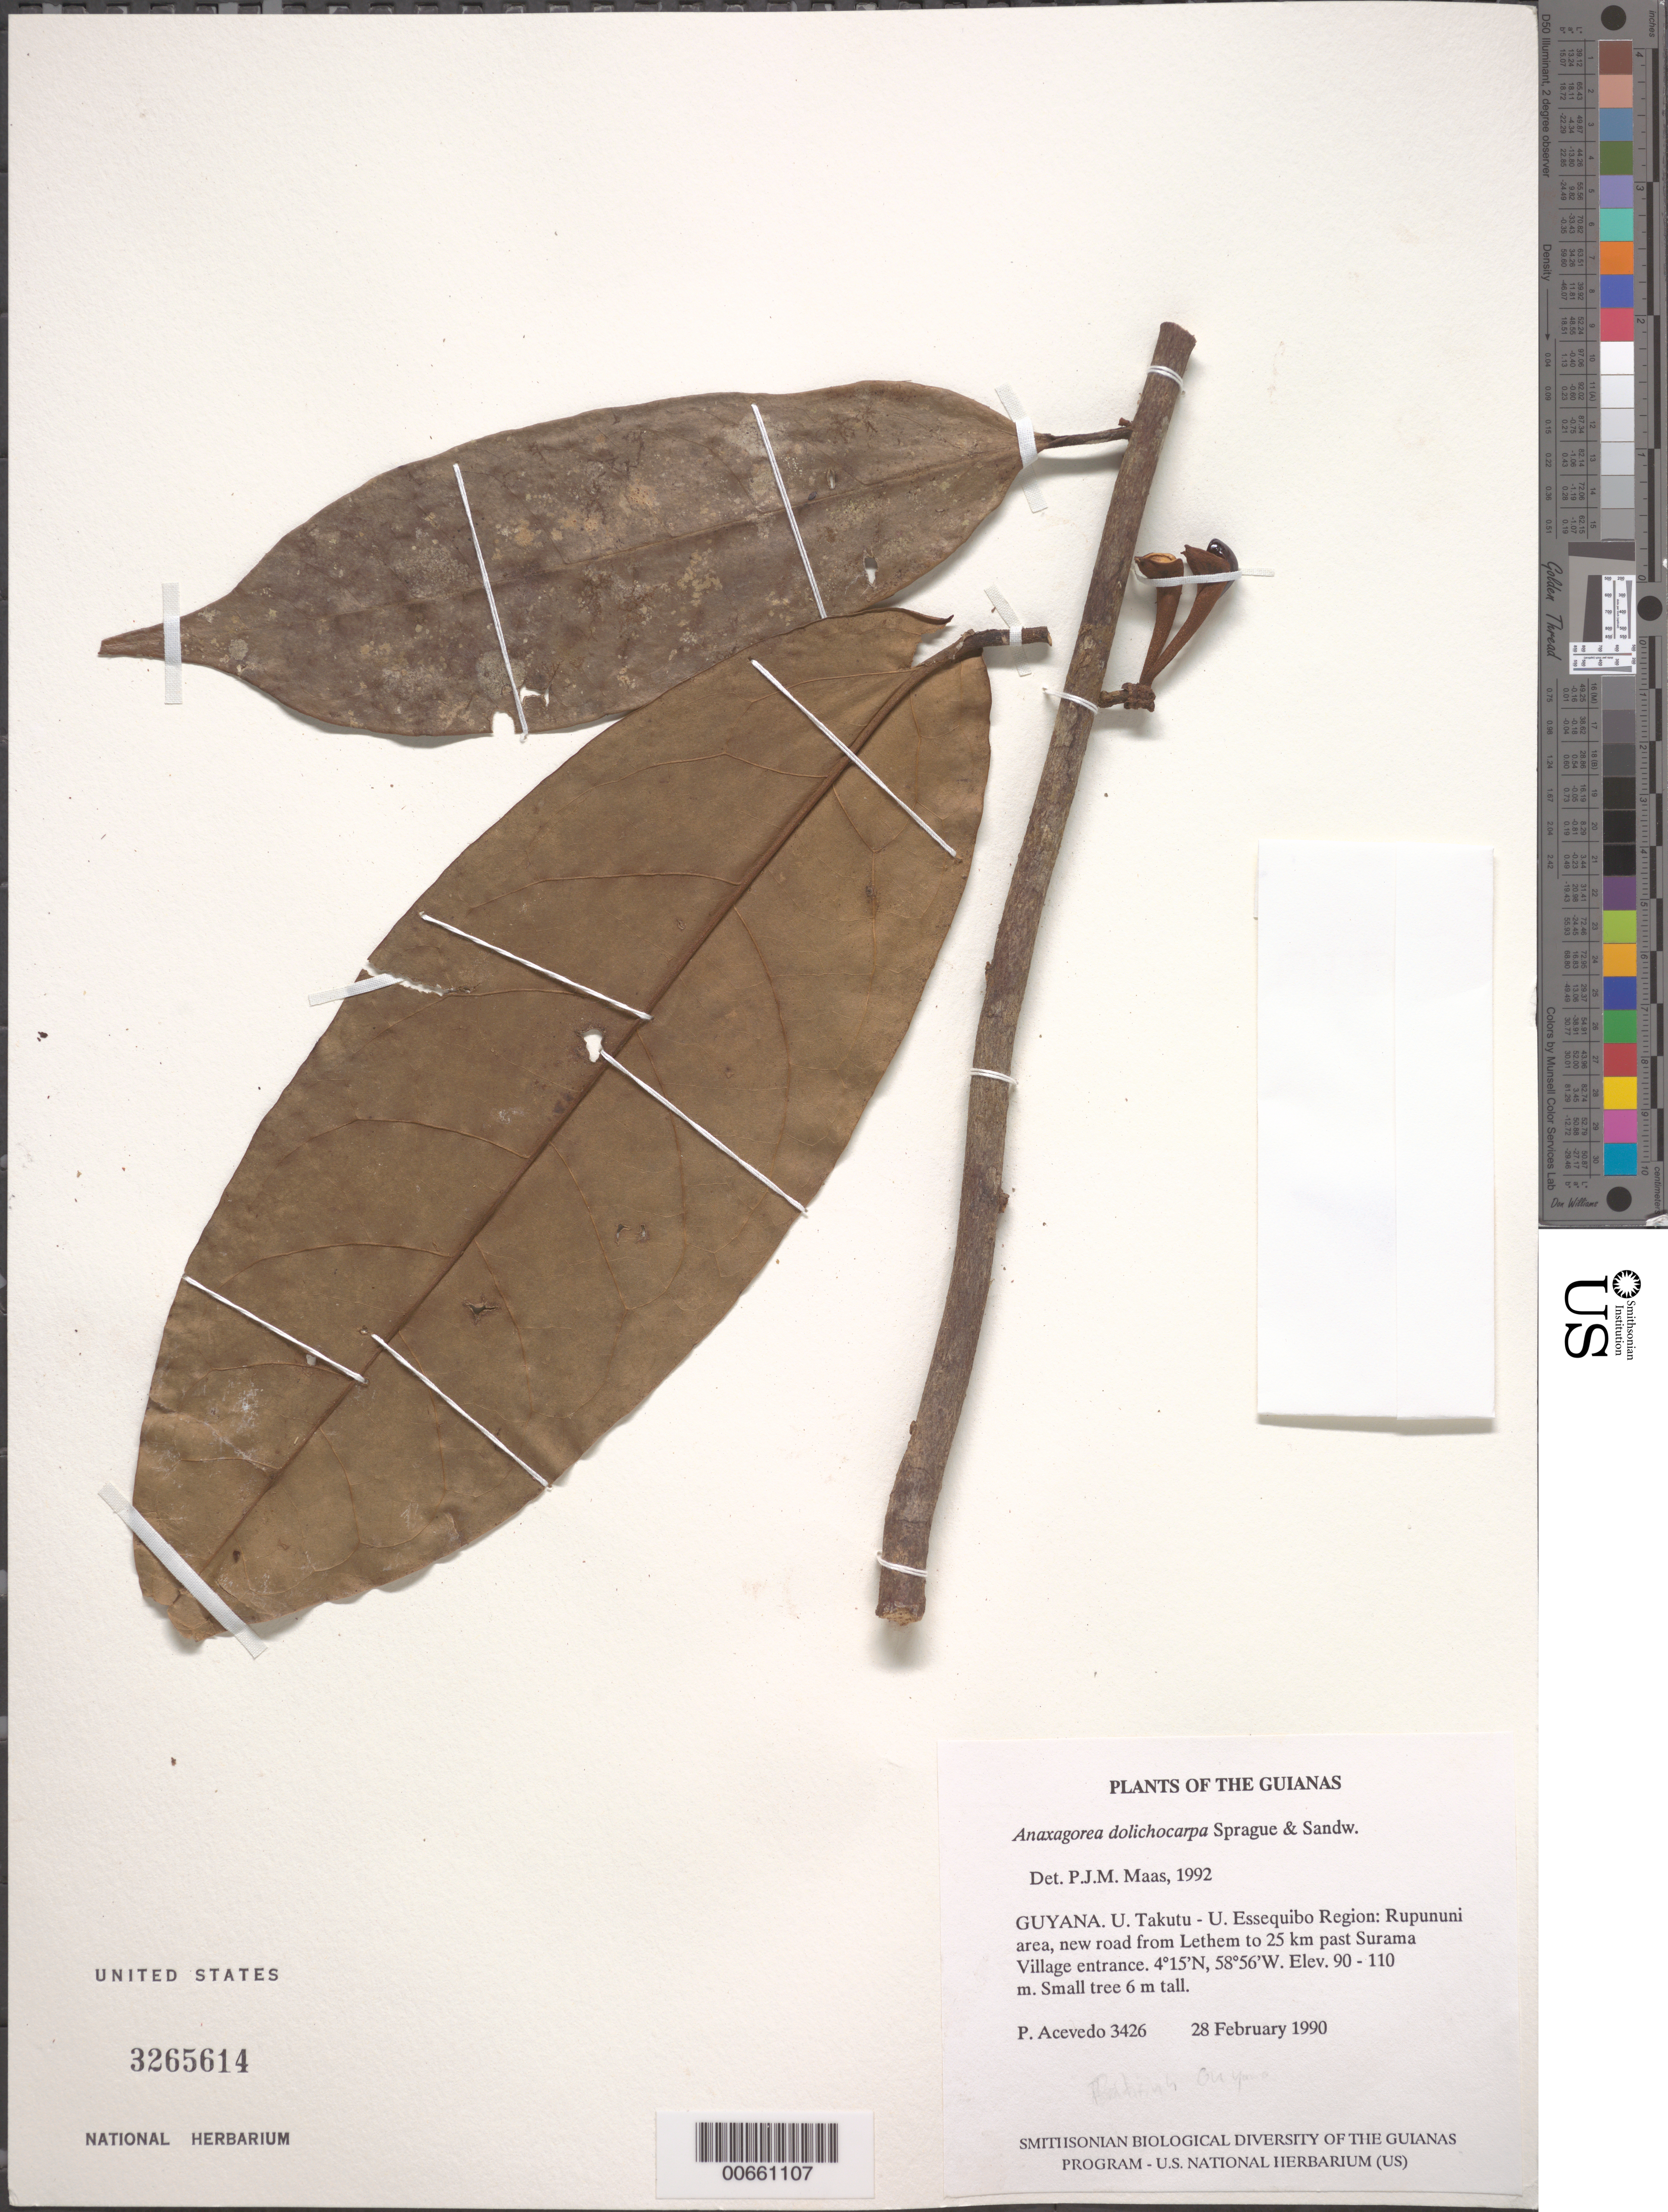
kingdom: Plantae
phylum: Tracheophyta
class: Magnoliopsida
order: Magnoliales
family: Annonaceae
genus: Anaxagorea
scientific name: Anaxagorea dolichocarpa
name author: Sprague & Sandwith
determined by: Maas, Paul J. M.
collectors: P. Acevedo-Rodr.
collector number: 3426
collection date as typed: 28 Feb 1990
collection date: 1990-02-28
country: Guyana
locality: U. Takutu - U. Essequibo. Rupununi area, new road from Lethem to 25 km past Surama Village entrance.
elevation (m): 90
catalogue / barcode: US 3265614